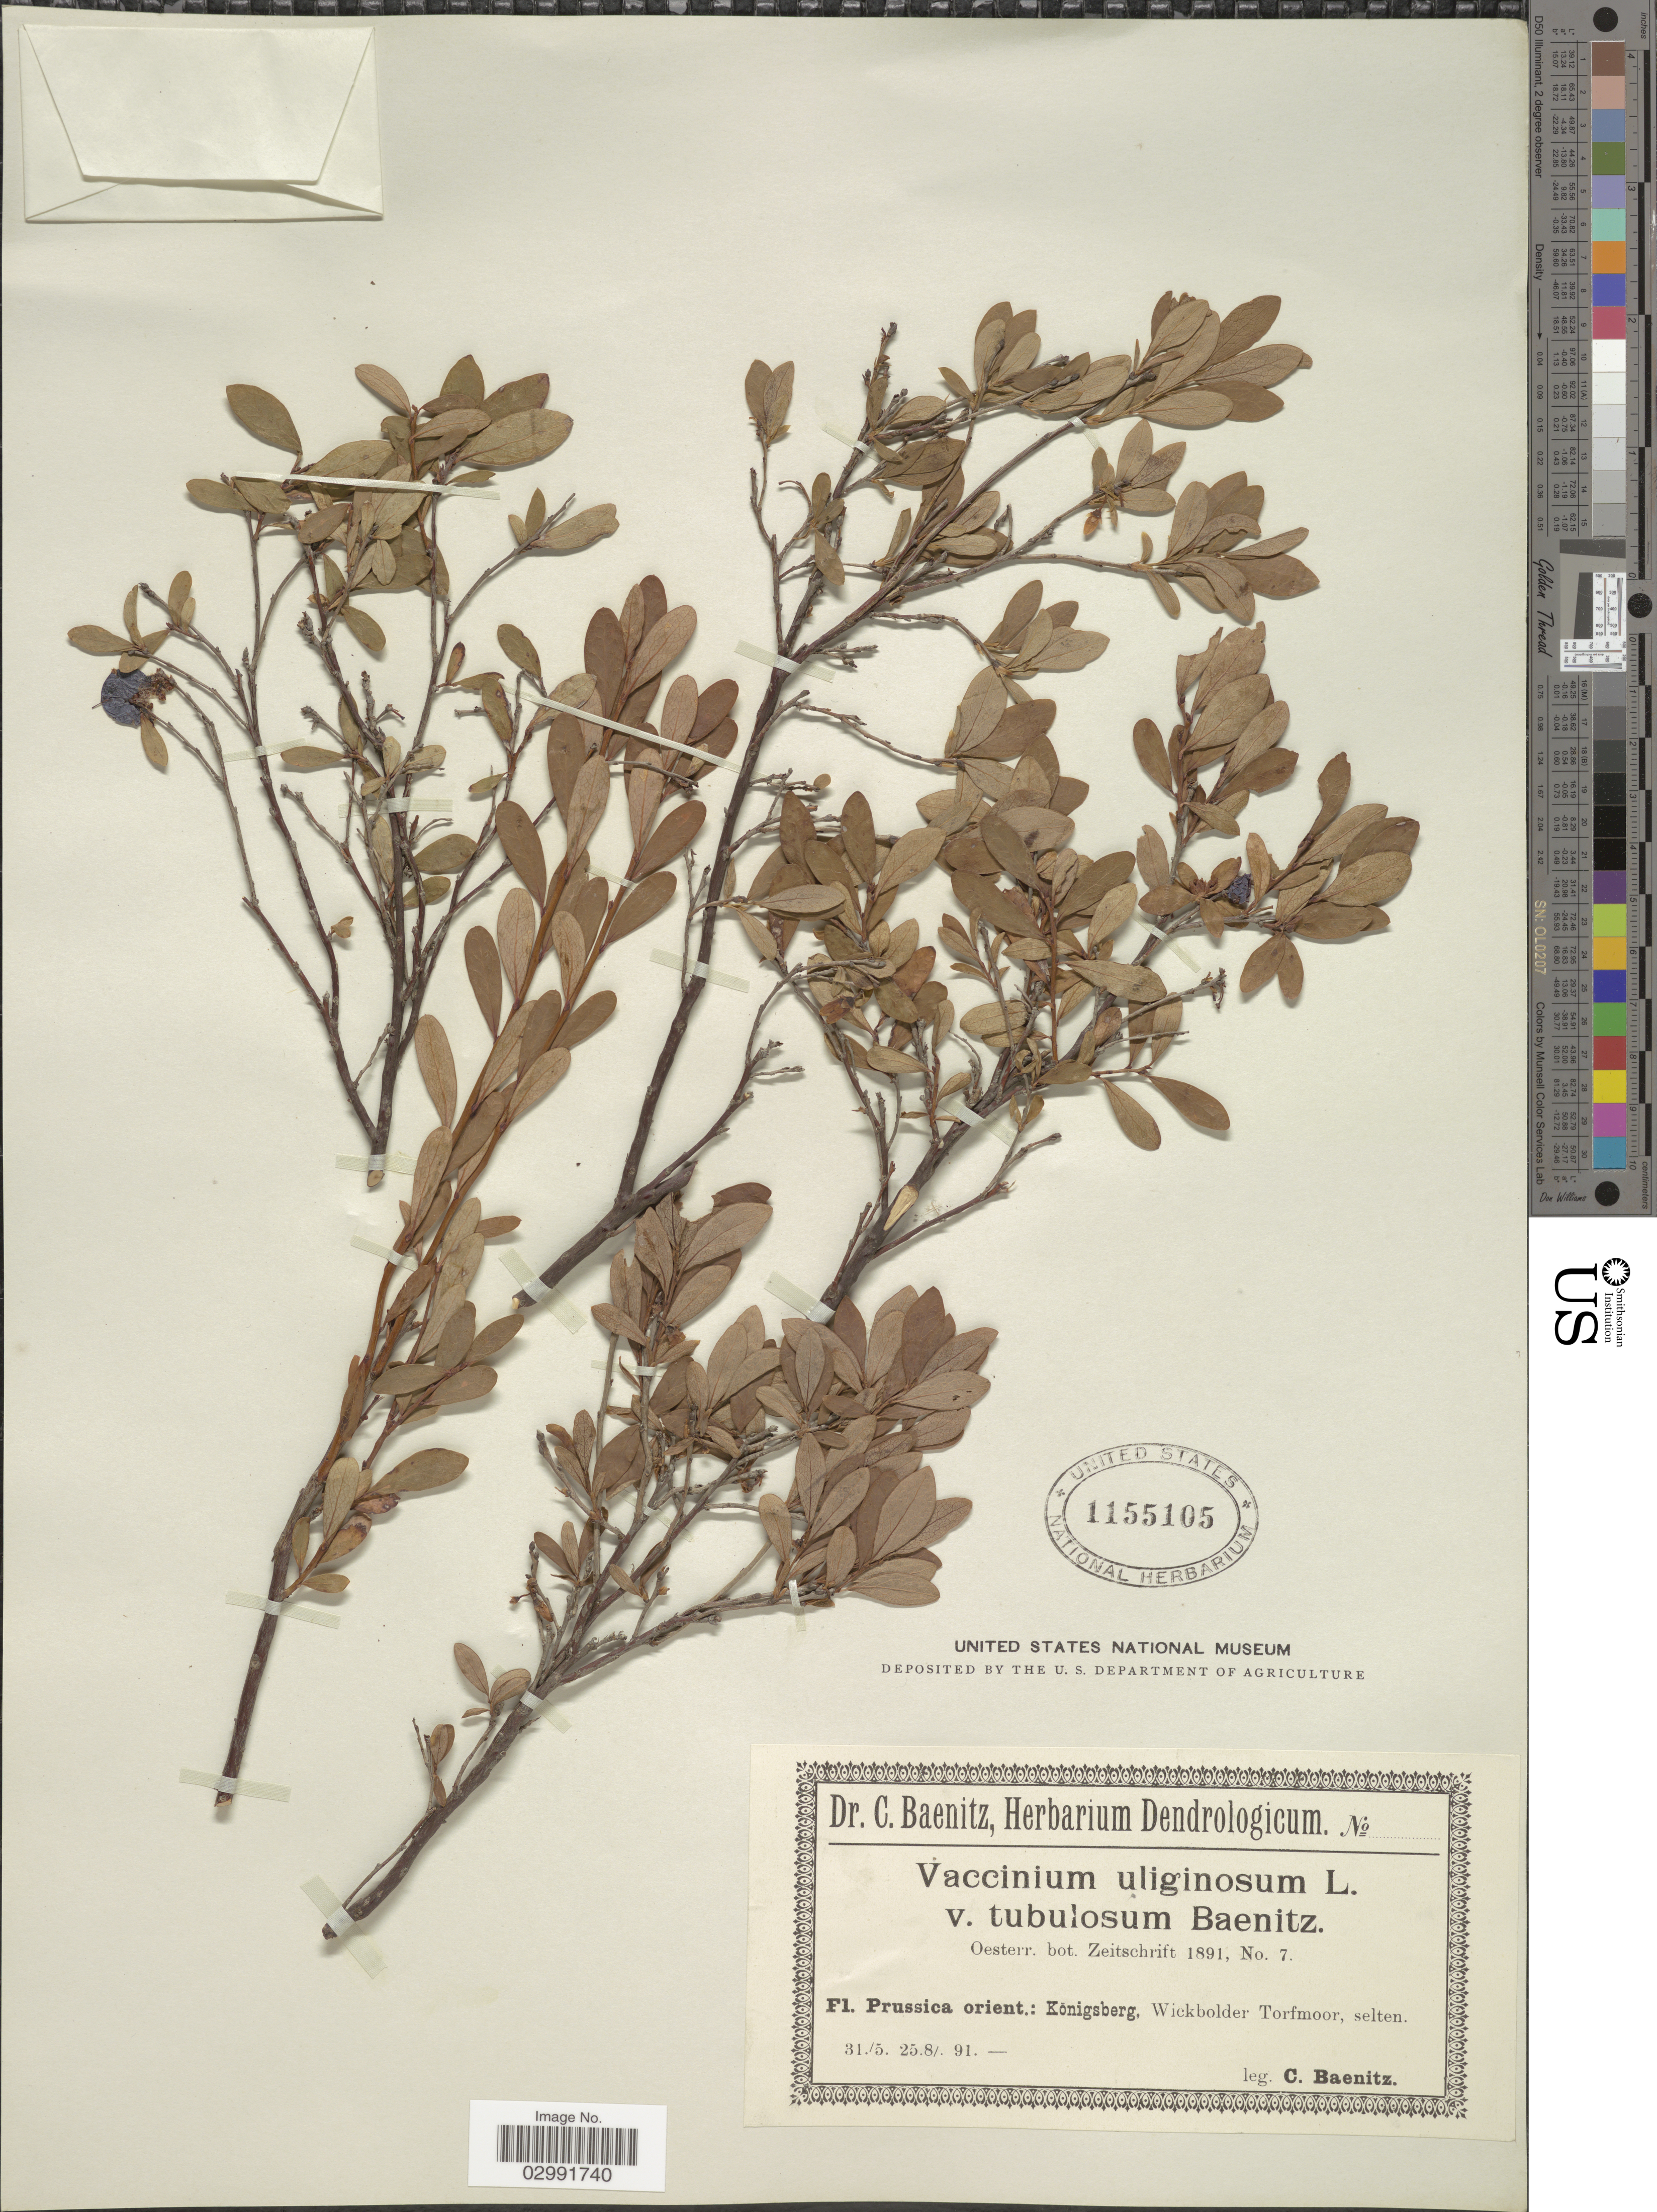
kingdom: Plantae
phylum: Tracheophyta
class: Magnoliopsida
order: Ericales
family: Ericaceae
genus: Vaccinium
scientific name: Vaccinium uliginosum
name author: L.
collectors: C. G. Baenitz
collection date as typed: Transcribed d/m/y: 31/5/91 to 25/8/91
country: Russian Federation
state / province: Kaliningrad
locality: Prussica orient: Königsberg, Wickbolder Torfmoor, selten.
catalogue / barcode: US 1155105